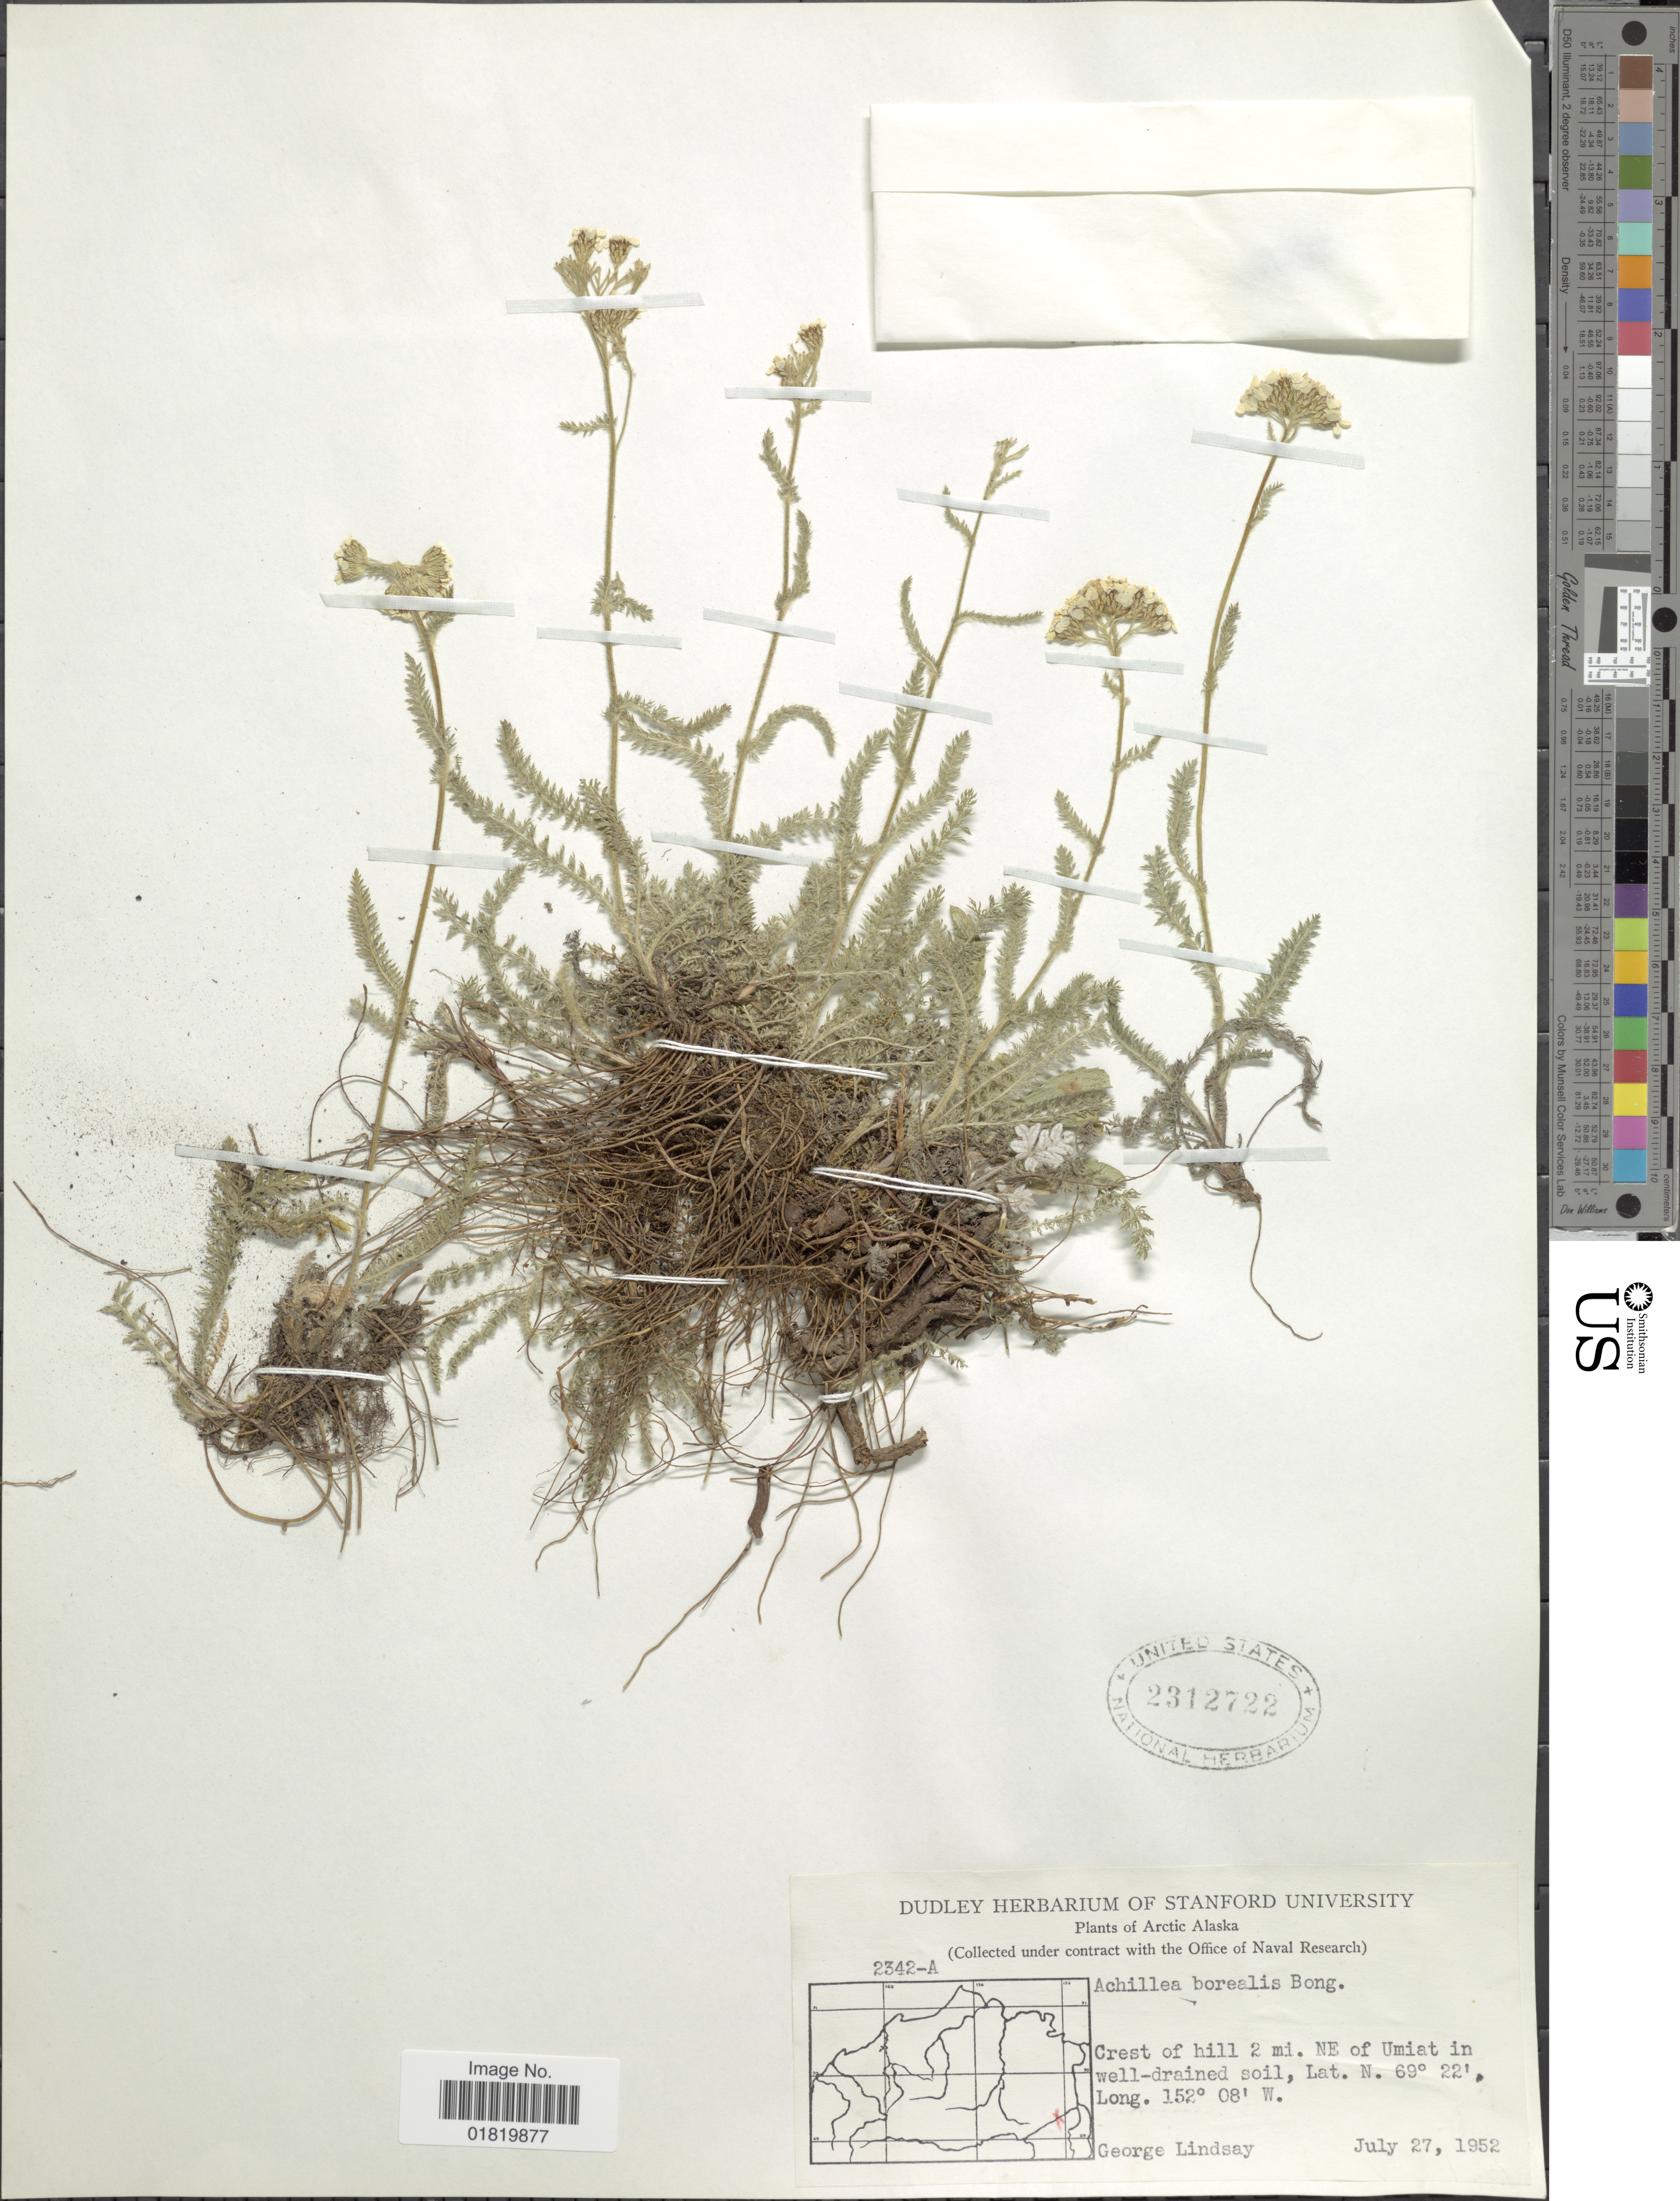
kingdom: Plantae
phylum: Tracheophyta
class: Magnoliopsida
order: Asterales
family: Asteraceae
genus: Achillea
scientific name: Achillea borealis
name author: Bong.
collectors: G. Lindsay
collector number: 2342-A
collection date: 1952-07-27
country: United States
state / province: Alaska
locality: Arctic Alaska. Crest of hill 2 mi. NE of Umiat in well-drained soil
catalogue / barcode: US 2312722